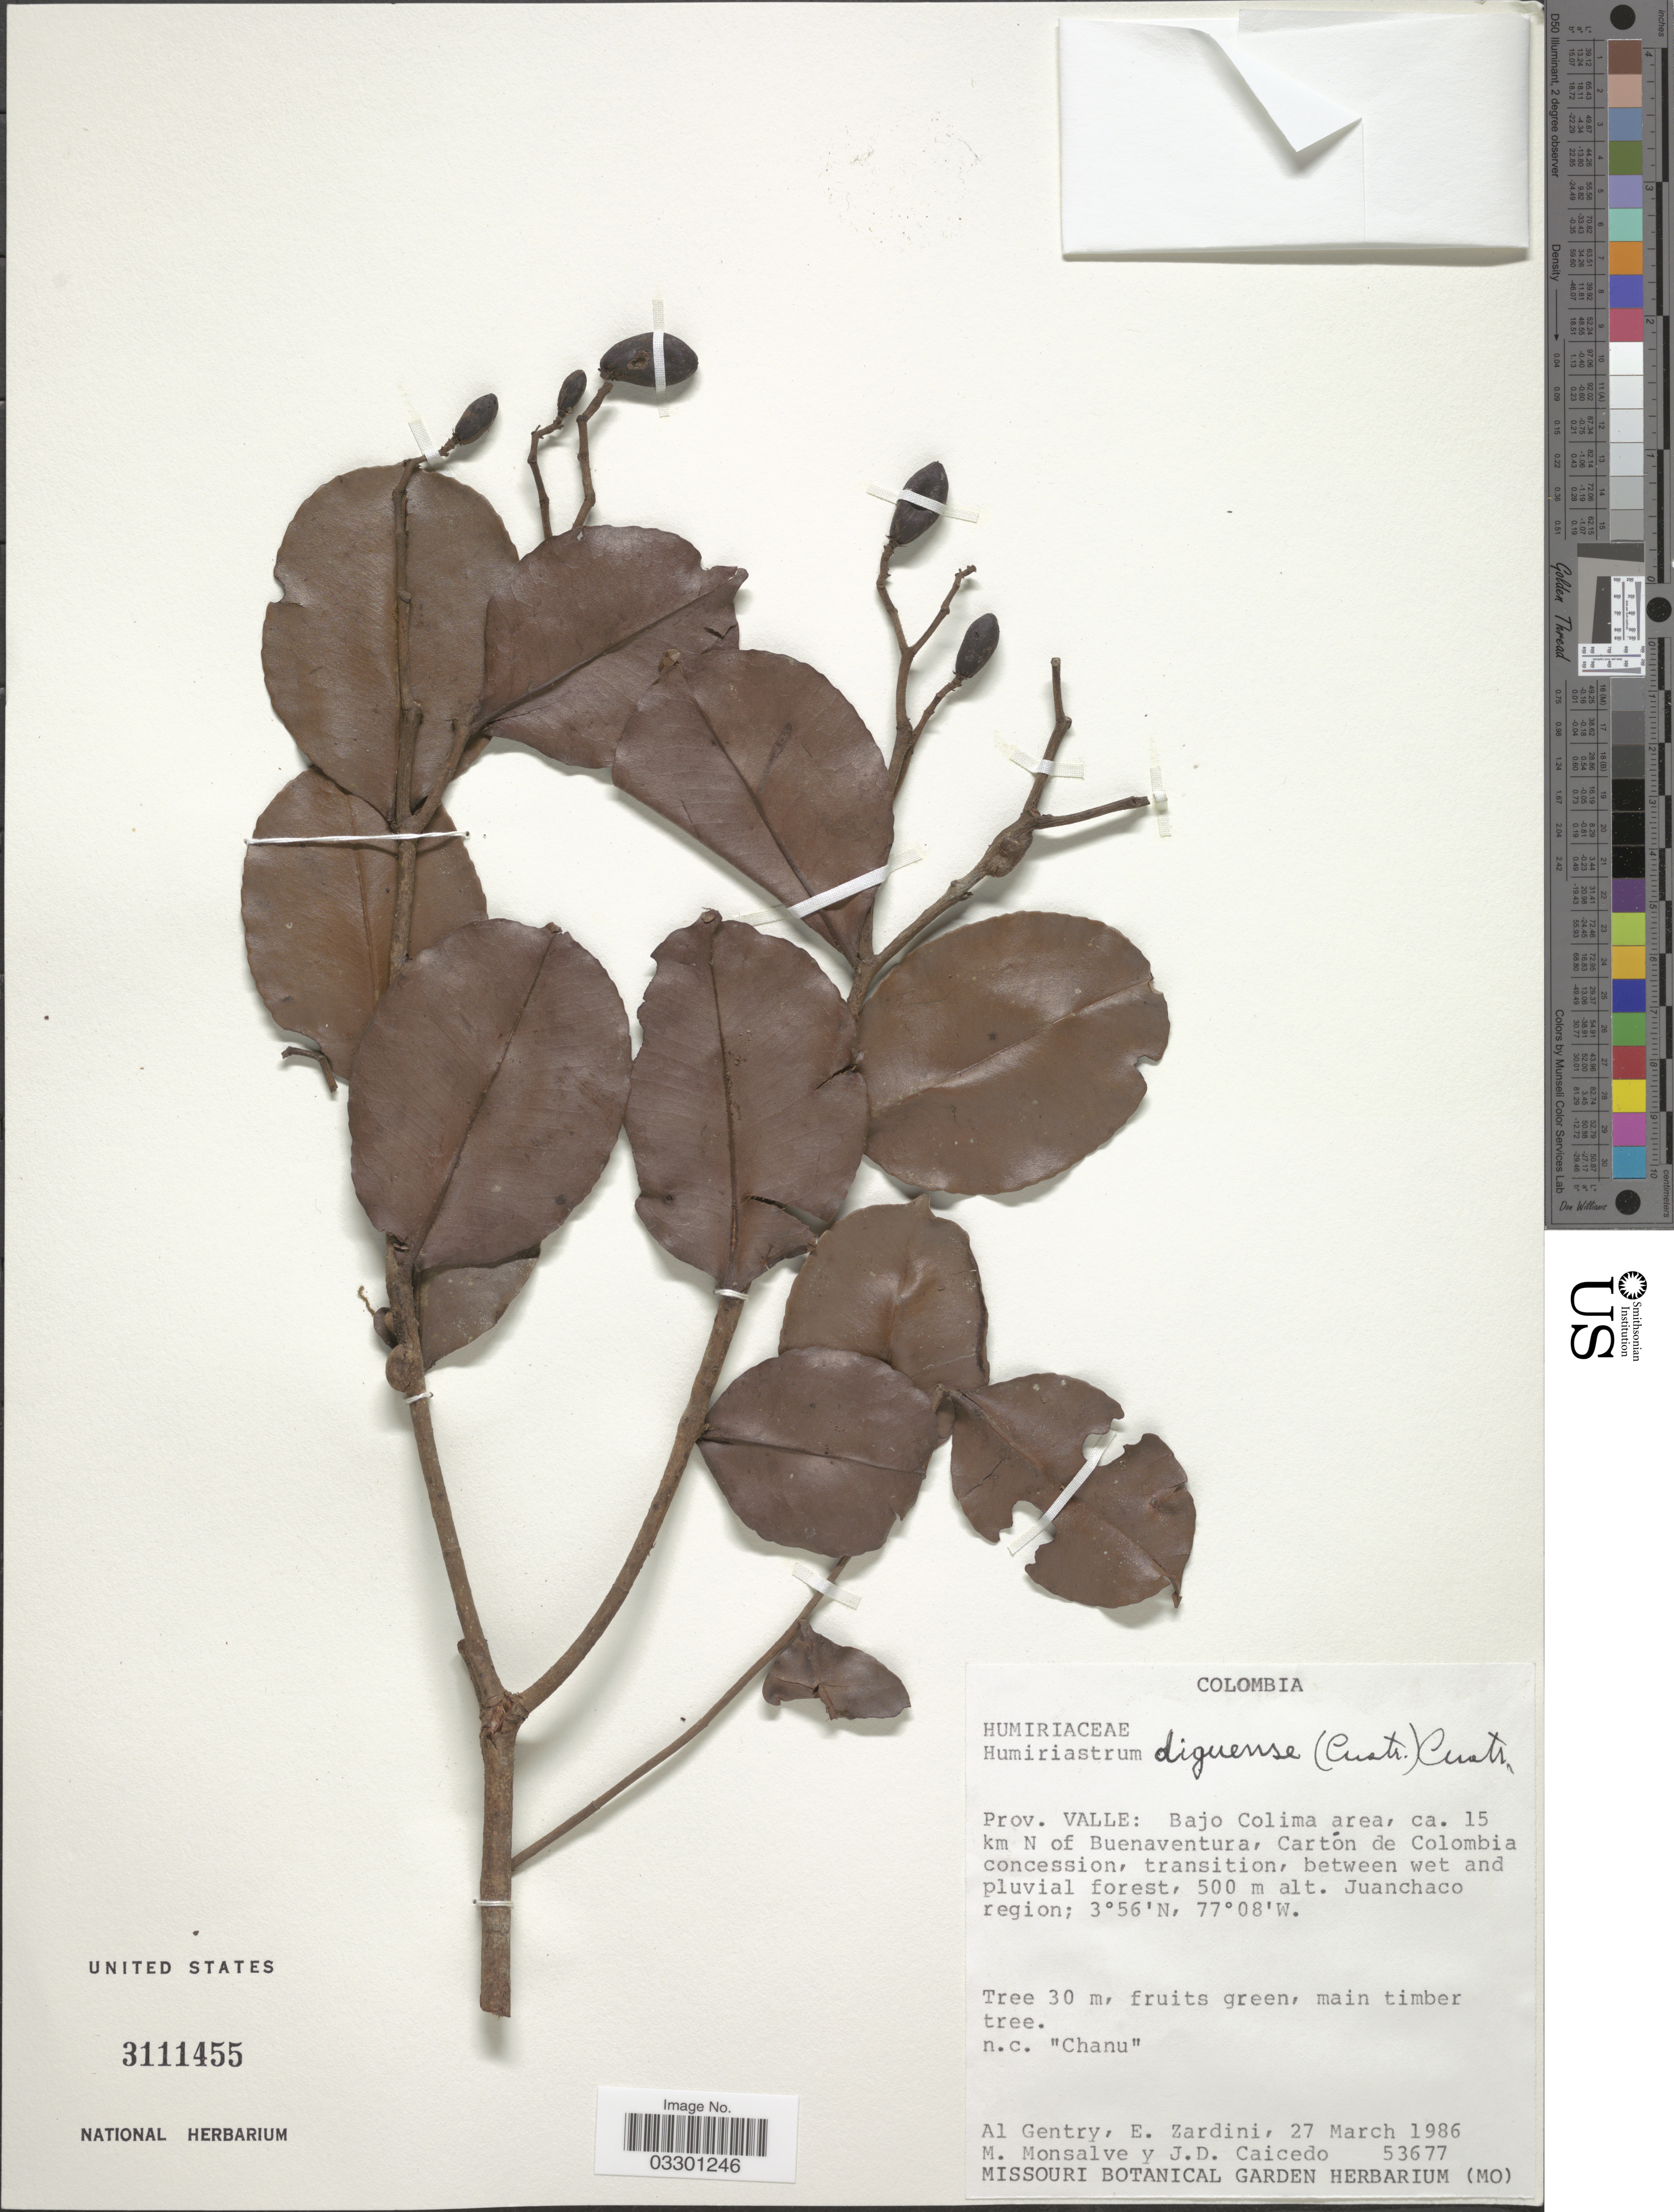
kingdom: Plantae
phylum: Tracheophyta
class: Magnoliopsida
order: Malpighiales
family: Humiriaceae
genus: Humiriastrum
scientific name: Humiriastrum diguense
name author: (Cuatrec.) Cuatrec.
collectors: A. H. Gentry, E. Zardini, M. Monsalve & J. Caicedo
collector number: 53677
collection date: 1986-03-27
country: Colombia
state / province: Valle del Cauca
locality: Prov. Valle: Bajo Colima area, ca. 15 km N of Buenaventura, Cartón de Colombia concession, transition, between wet and pluvial forest. Juanchaco region.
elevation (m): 500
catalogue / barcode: US 3111455